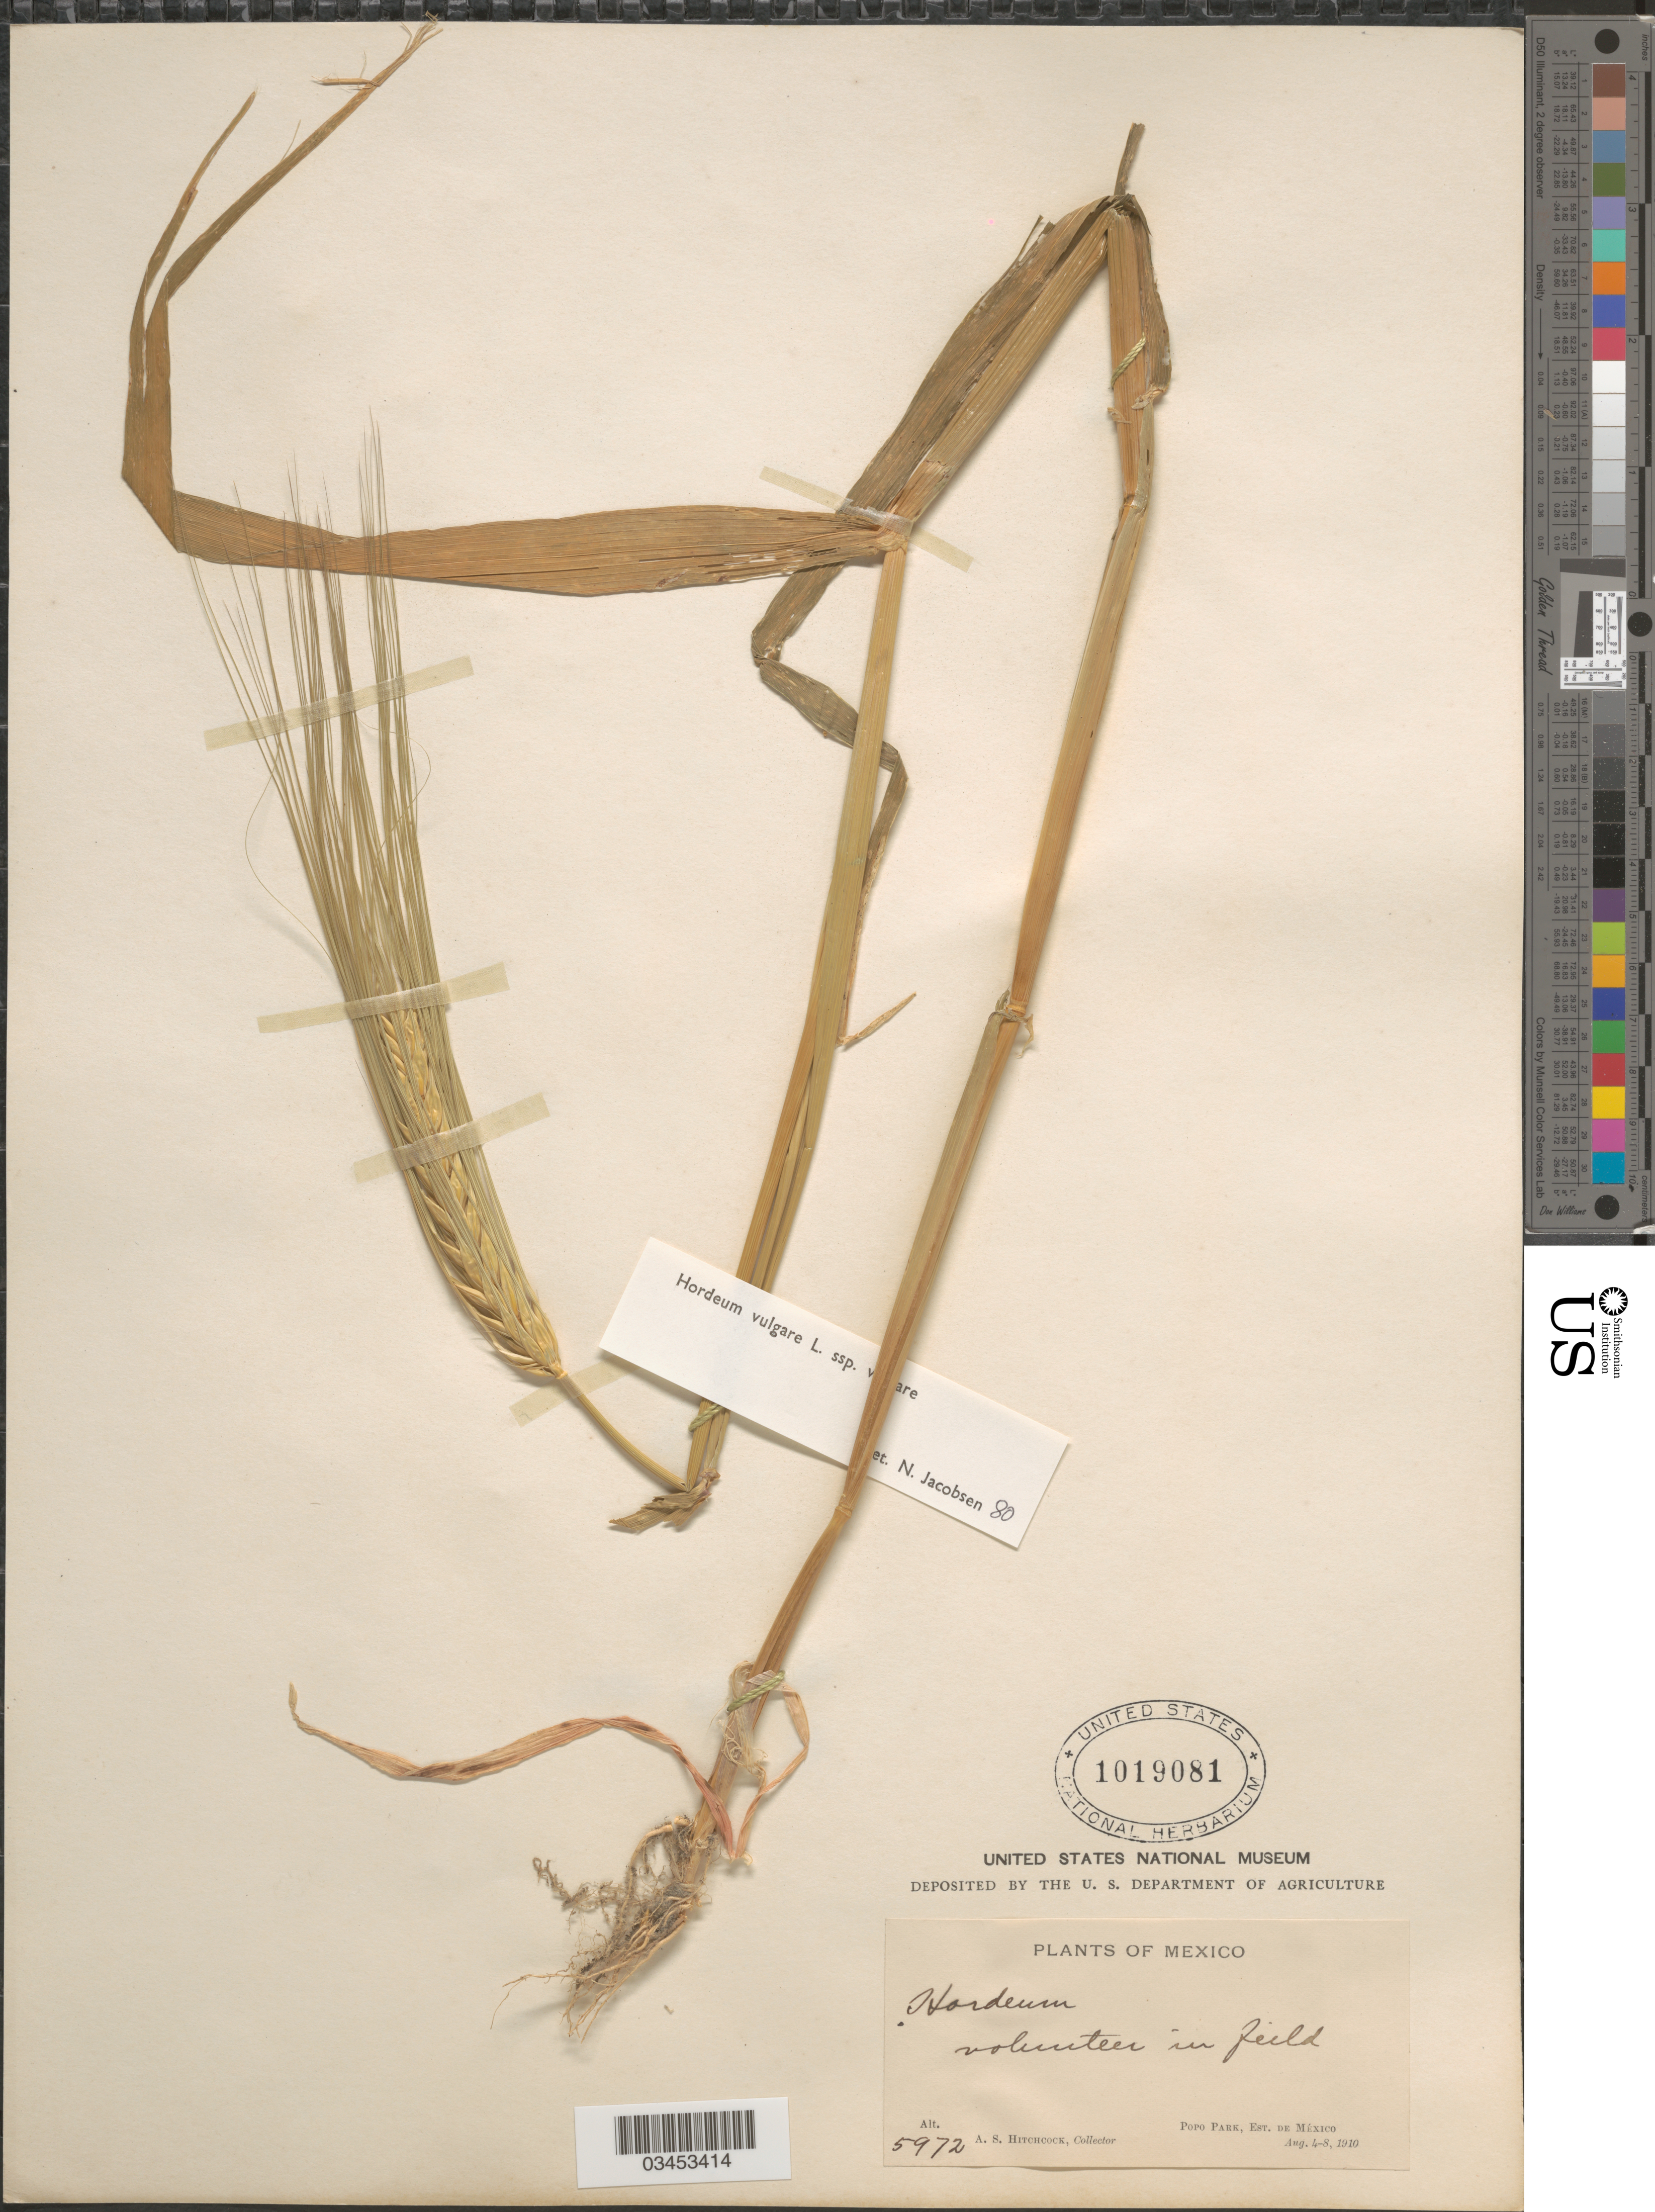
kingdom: Plantae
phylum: Tracheophyta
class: Liliopsida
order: Poales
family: Poaceae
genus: Hordeum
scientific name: Hordeum sp.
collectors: A. S. Hitchcock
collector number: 5972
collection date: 1910-08-04/1910-08-08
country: Mexico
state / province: México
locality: Popo Park, Est. de México.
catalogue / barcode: US 1019081